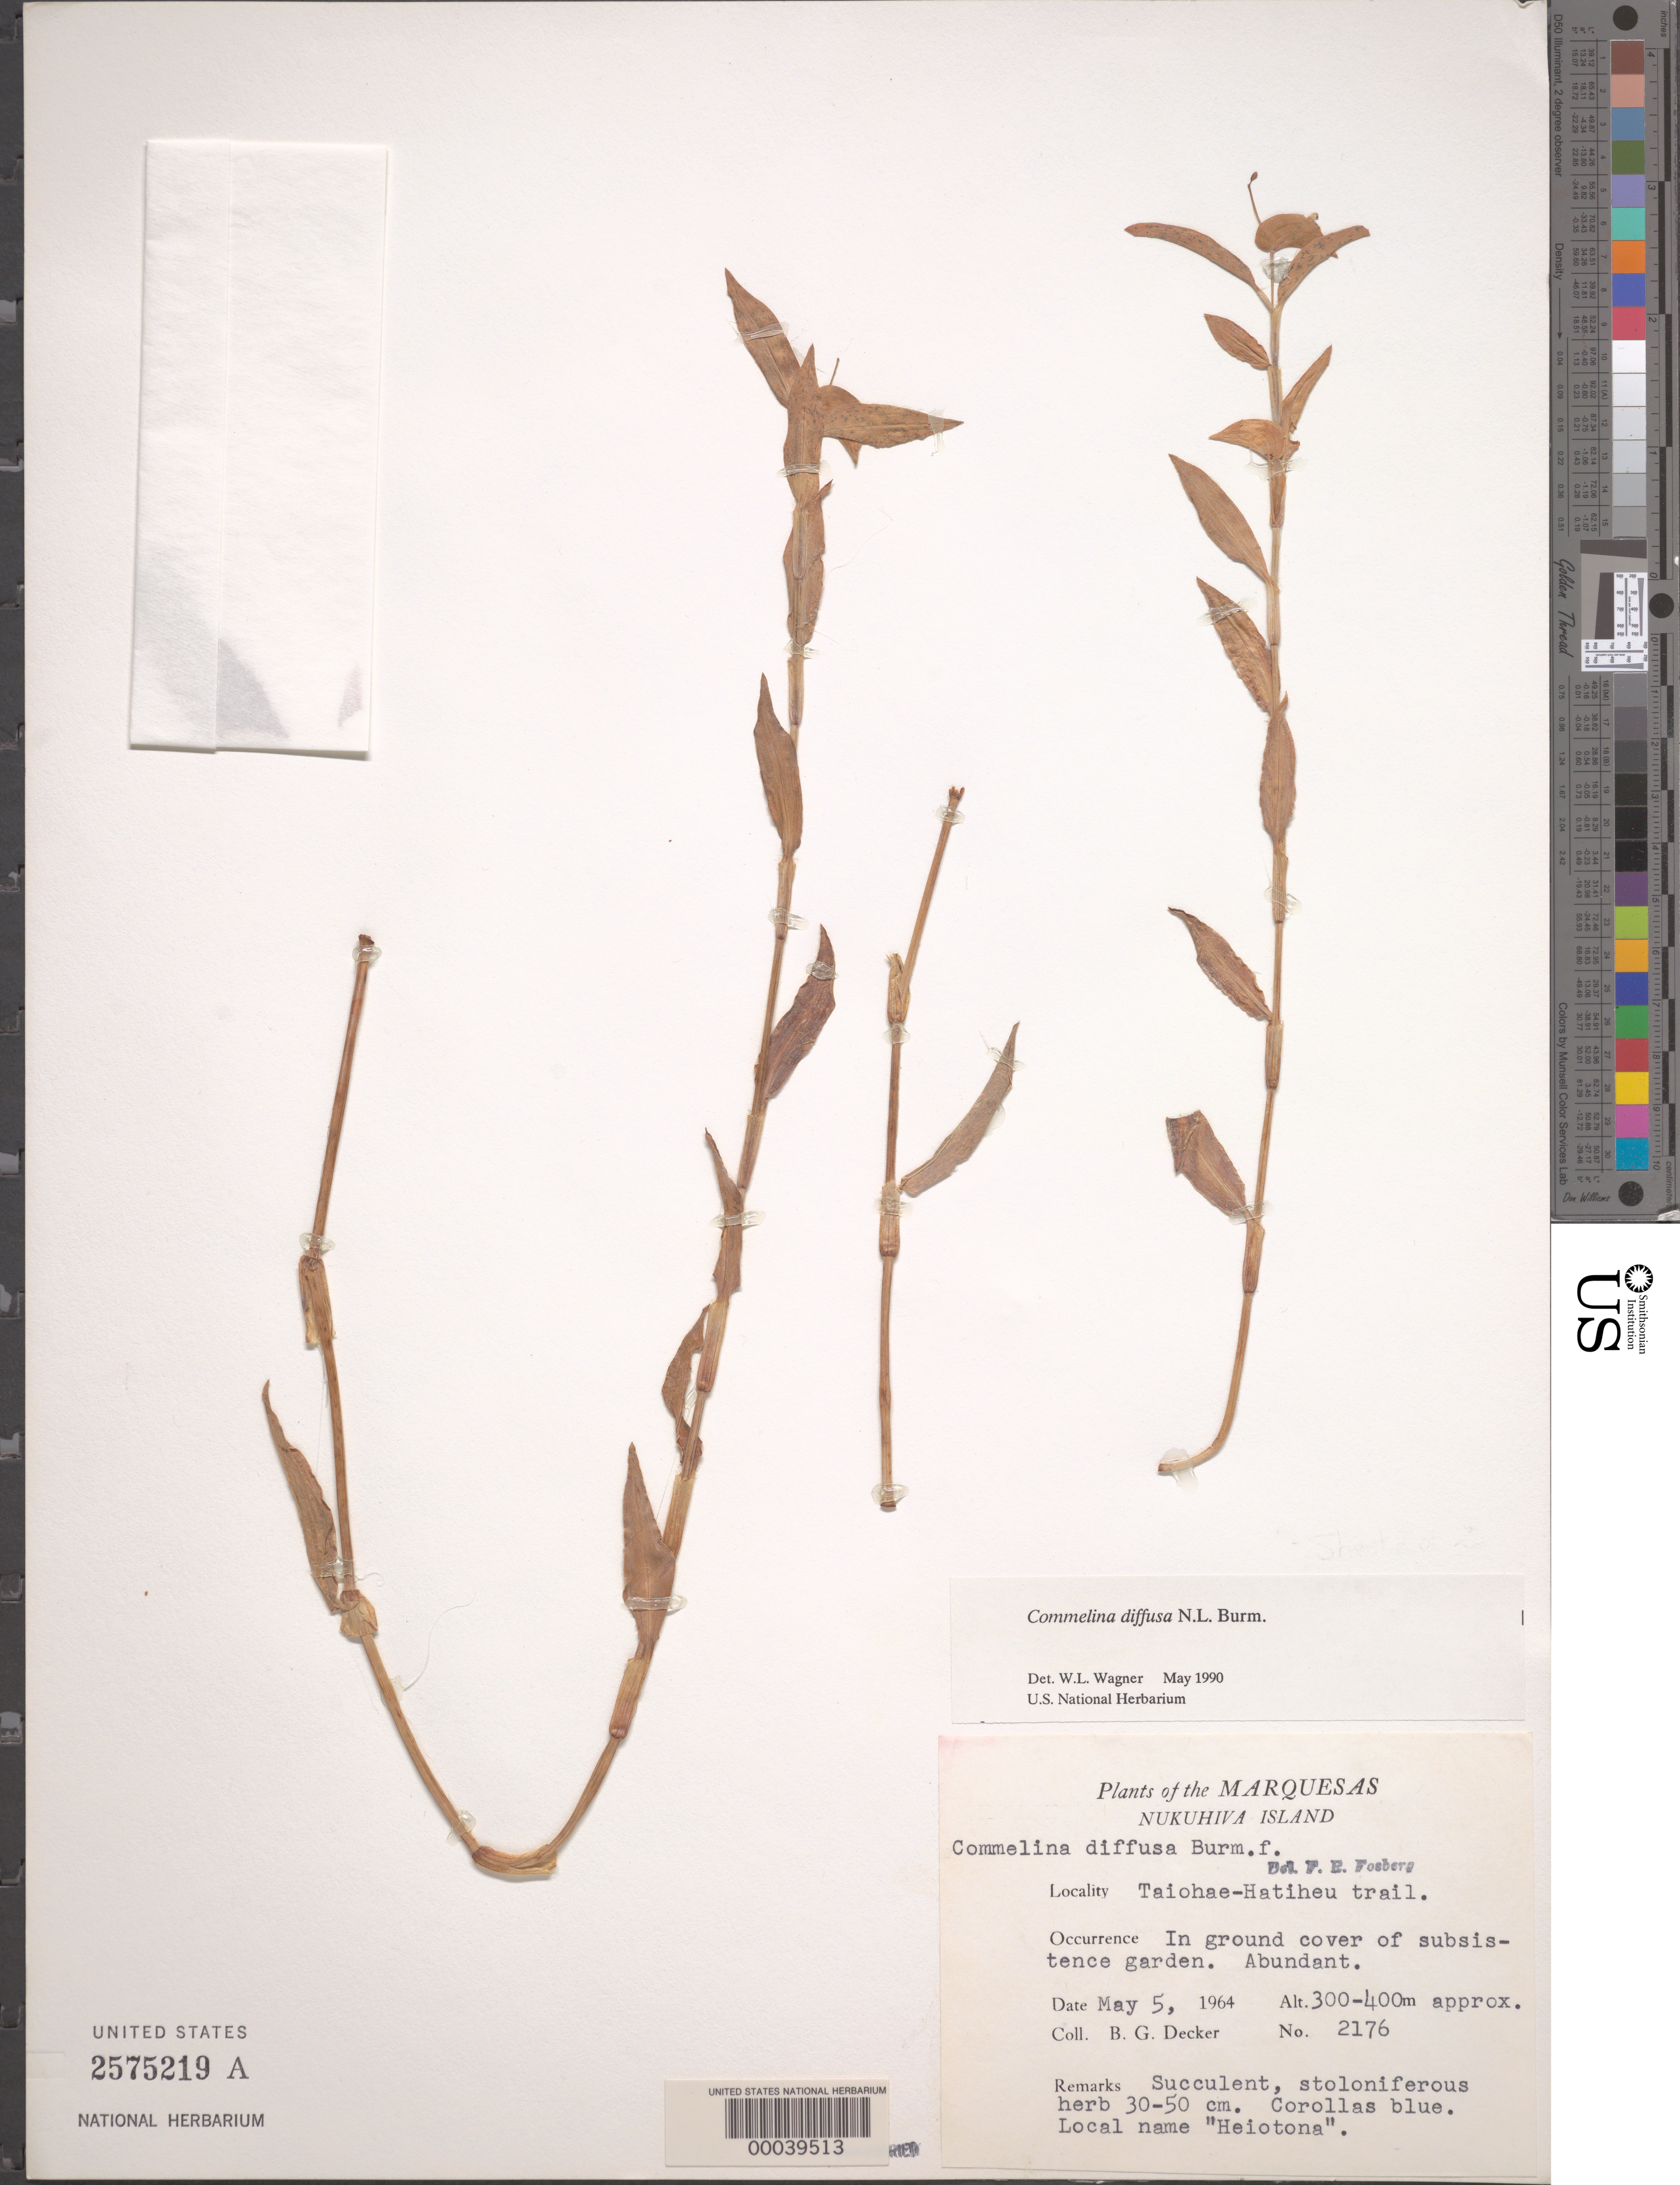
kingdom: Plantae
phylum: Tracheophyta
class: Liliopsida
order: Commelinales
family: Commelinaceae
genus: Commelina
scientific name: Commelina diffusa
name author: Burm. f.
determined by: Wagner, W. L., (BOT), Smithsonian Institution - National Museum of Natural History (UNITED STATES)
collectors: B. G. Decker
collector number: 2176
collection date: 1964-05-05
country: French Polynesia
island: Nuku Hiva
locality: Taiohae-Hatiheu Trail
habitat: Subsistence garden ground cover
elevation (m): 300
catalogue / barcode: US 2575219A